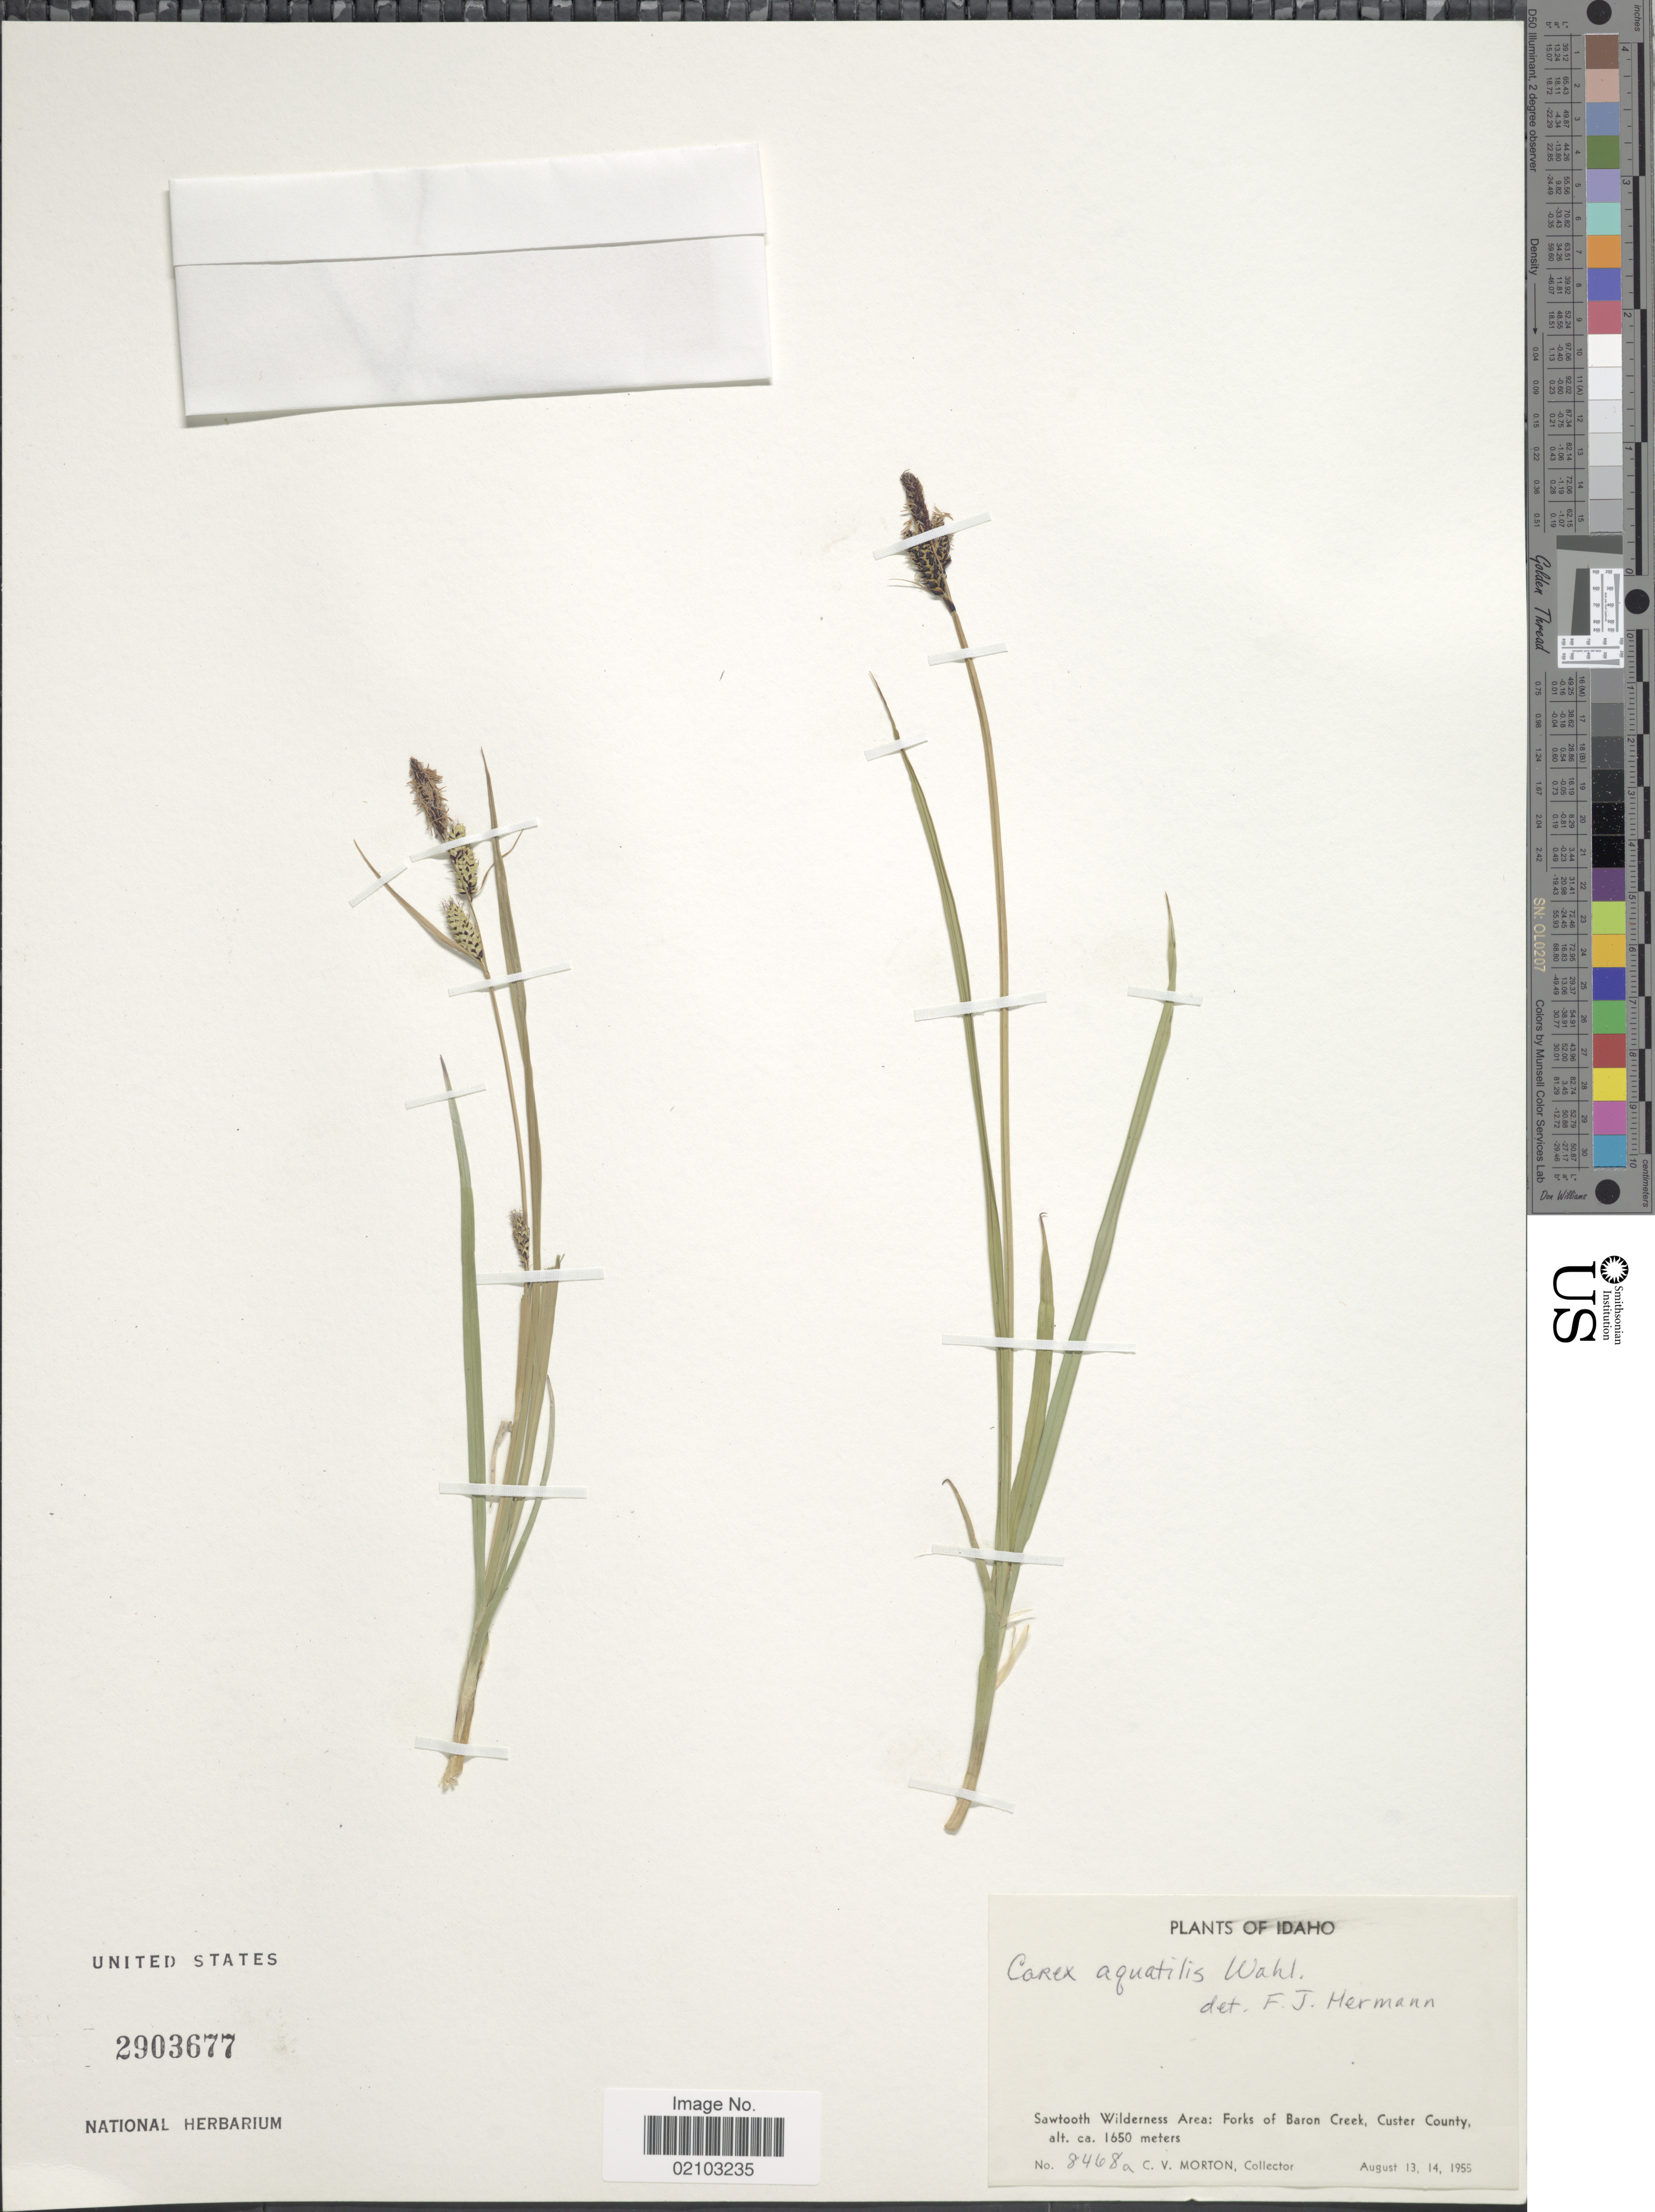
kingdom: Plantae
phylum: Tracheophyta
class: Liliopsida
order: Poales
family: Cyperaceae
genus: Carex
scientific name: Carex aquatilis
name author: Wahlenb.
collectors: C. V. Morton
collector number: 8468a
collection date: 1955-08-13/1955-08-14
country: United States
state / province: Idaho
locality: Sawtooth Wilderness Area: Forks of Baron Creek, Custer County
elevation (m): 1650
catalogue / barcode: US 2903677